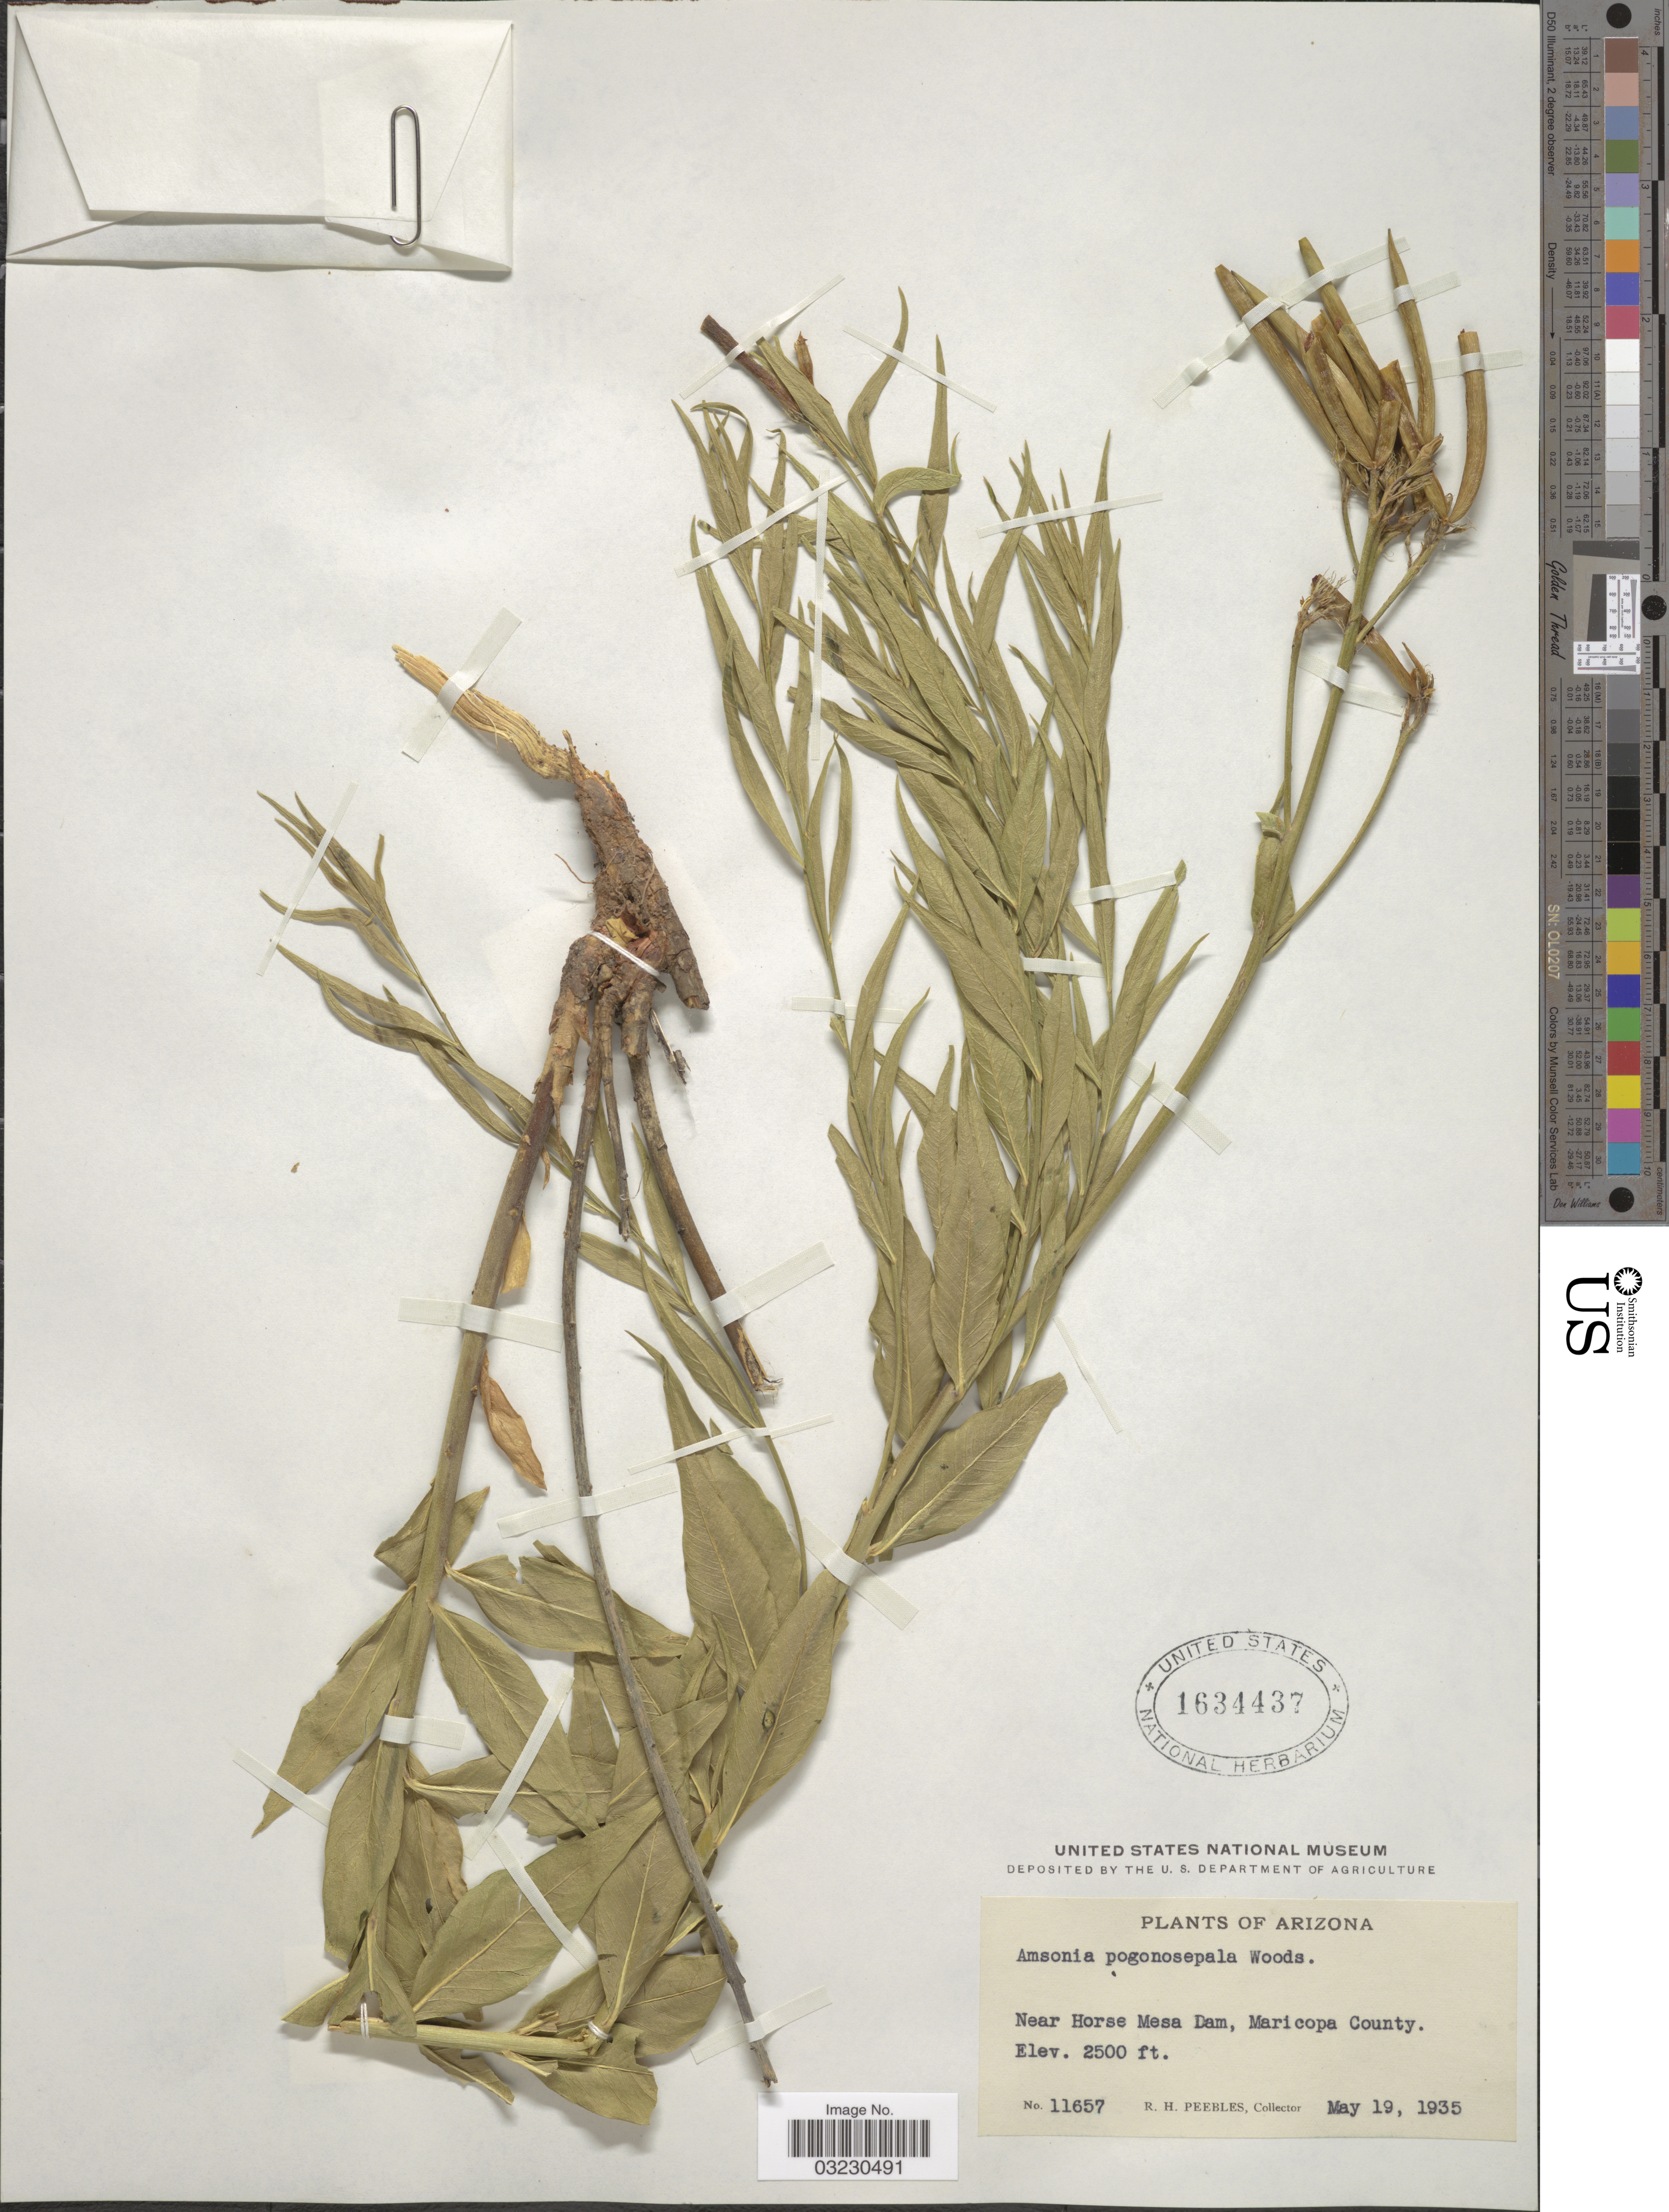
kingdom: Plantae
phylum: Tracheophyta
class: Magnoliopsida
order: Gentianales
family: Apocynaceae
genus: Amsonia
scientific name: Amsonia pogonosepala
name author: Woodson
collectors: R. H. Peebles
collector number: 11657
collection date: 1935-05-19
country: United States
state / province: Arizona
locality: Near Horse Mesa Dam, Maricopa County.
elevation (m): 762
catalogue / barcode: US 1634437